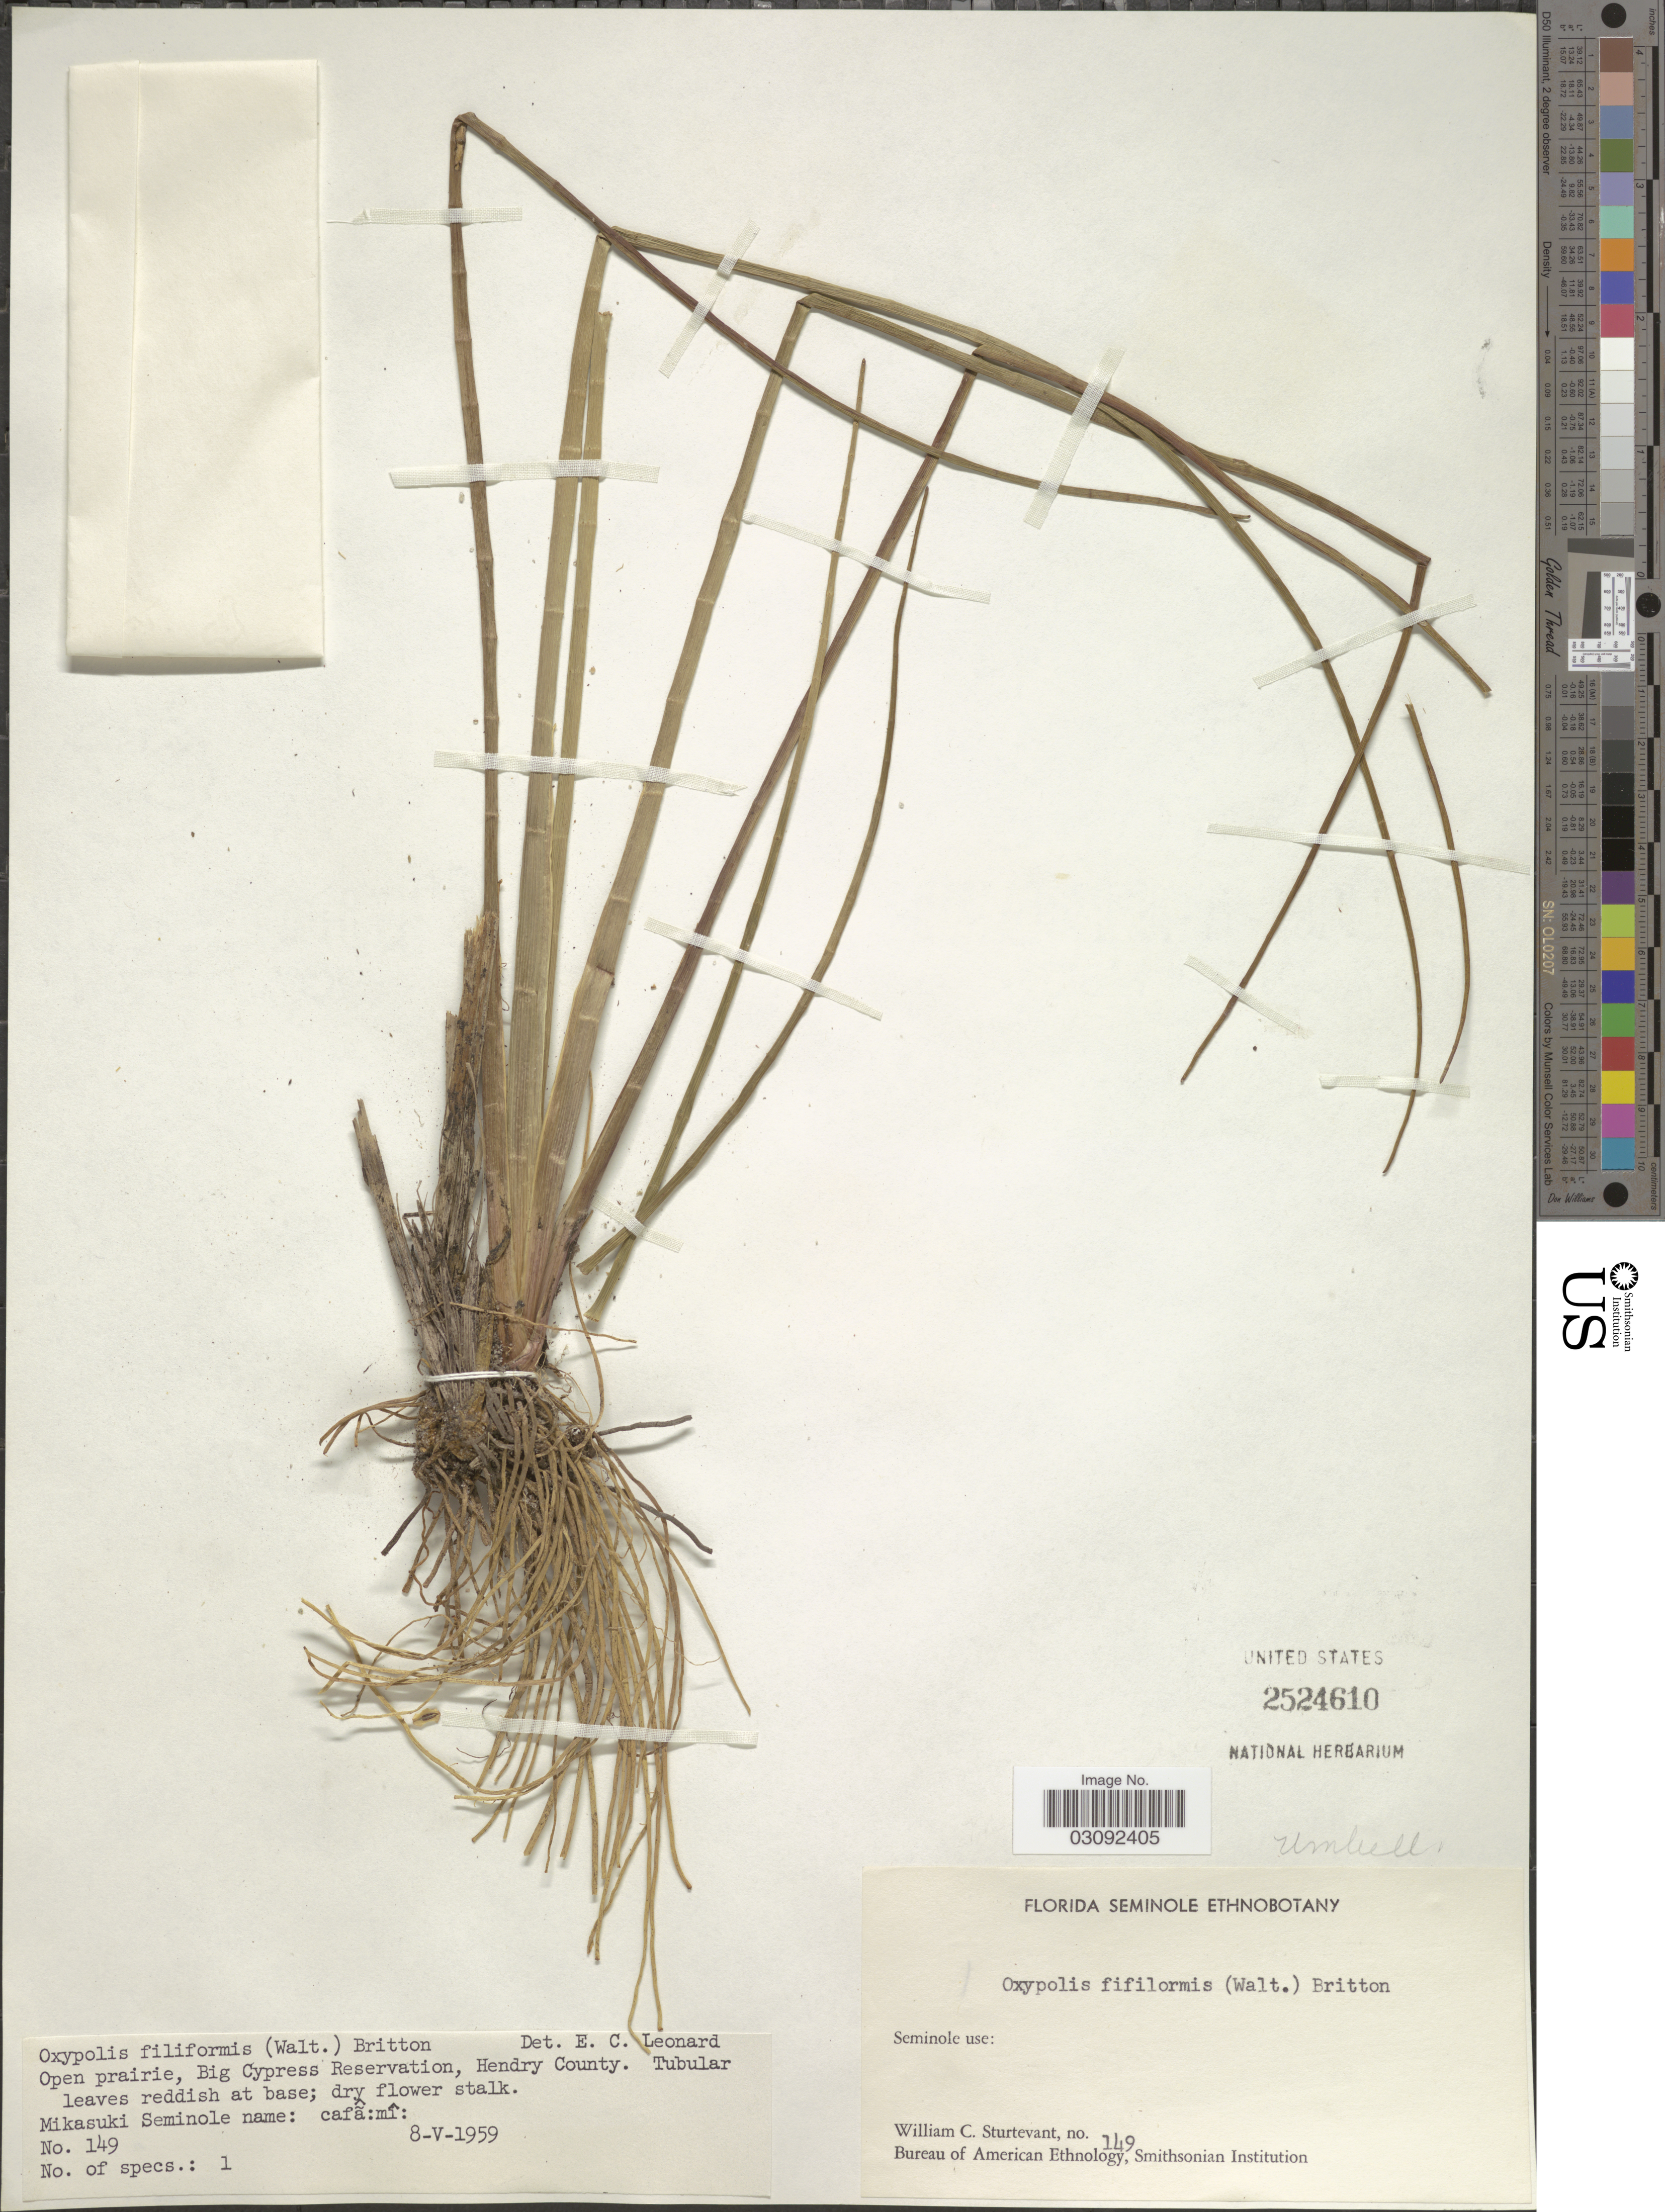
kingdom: Plantae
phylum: Tracheophyta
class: Magnoliopsida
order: Apiales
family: Apiaceae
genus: Oxypolis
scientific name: Oxypolis filiformis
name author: (Walter) Britton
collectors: W. Sturtevant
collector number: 149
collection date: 1959-05-08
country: United States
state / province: Florida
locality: Open prairie, Big Cypress Reservation, Hendry County.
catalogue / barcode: US 2524610